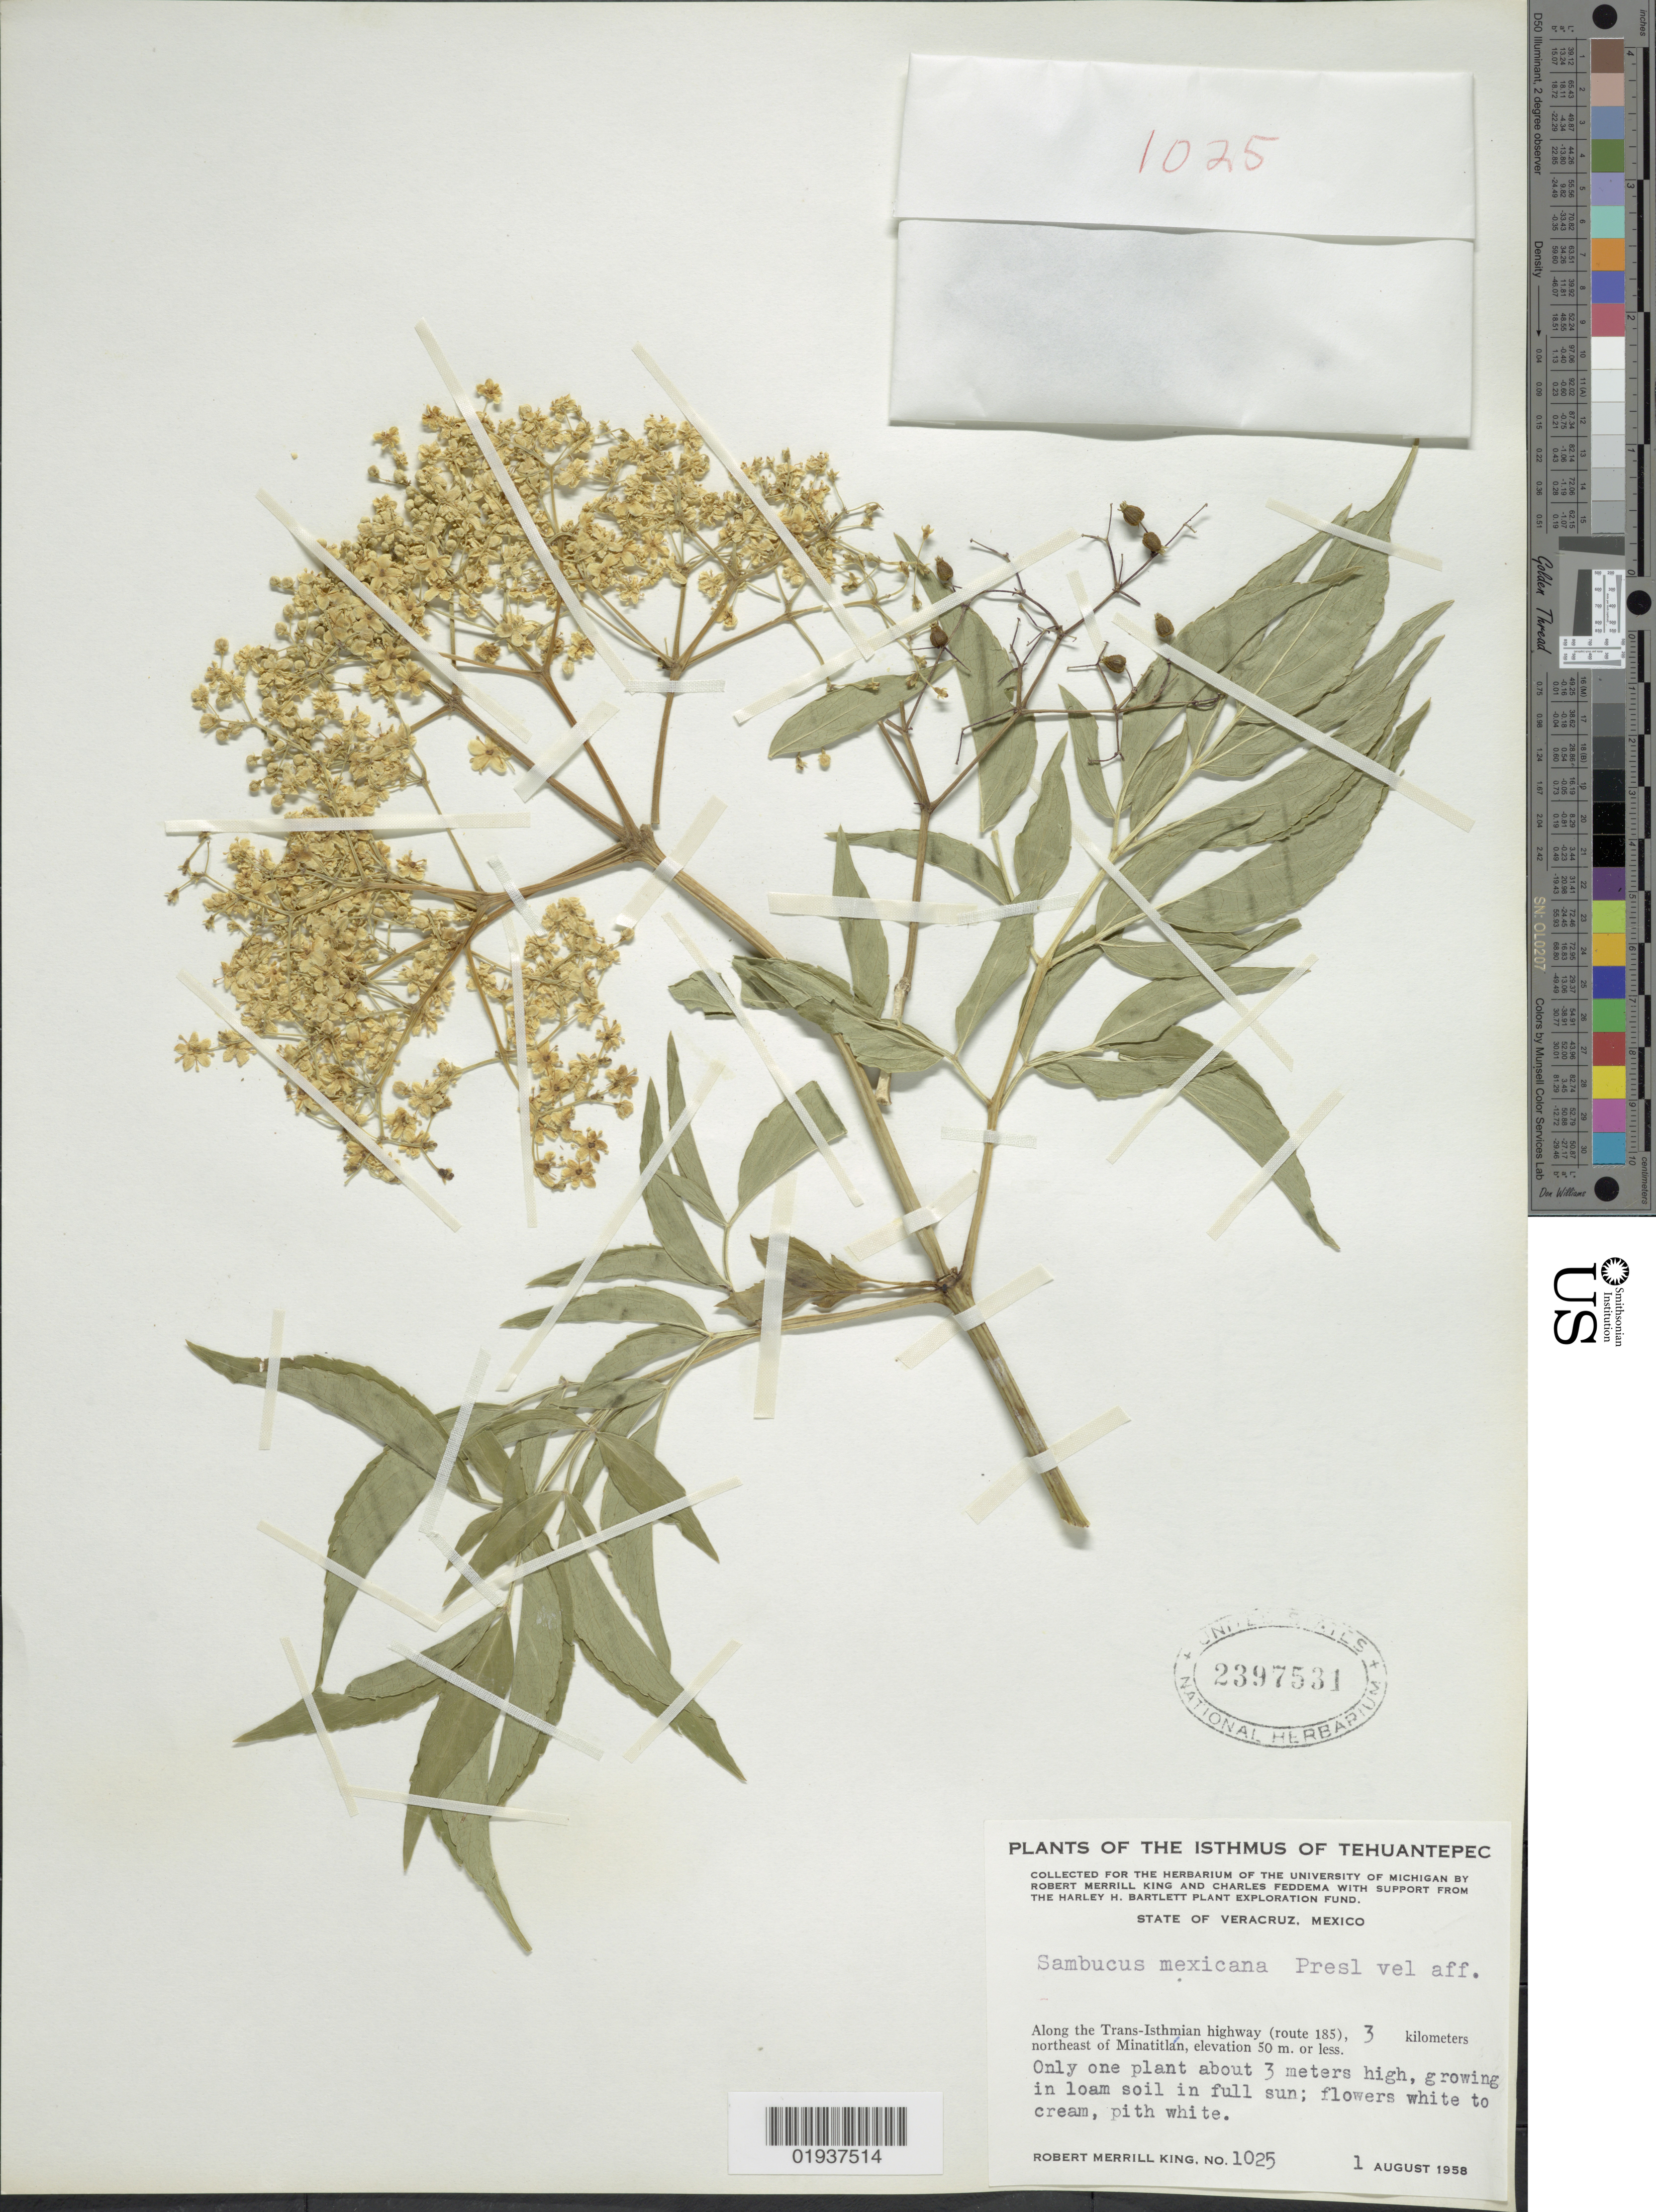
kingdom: Plantae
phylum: Tracheophyta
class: Magnoliopsida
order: Dipsacales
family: Viburnaceae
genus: Sambucus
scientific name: Sambucus mexicana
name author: C. Presl ex DC.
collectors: R. M. King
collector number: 1025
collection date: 1958-08-01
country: Mexico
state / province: Veracruz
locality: The Isthmus of Tehuantepec. State of Veracruz. Along the Trans-Isthmian highway (route 185). 3 kilometers northeast of Minatitlan.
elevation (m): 50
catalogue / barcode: US 2397531